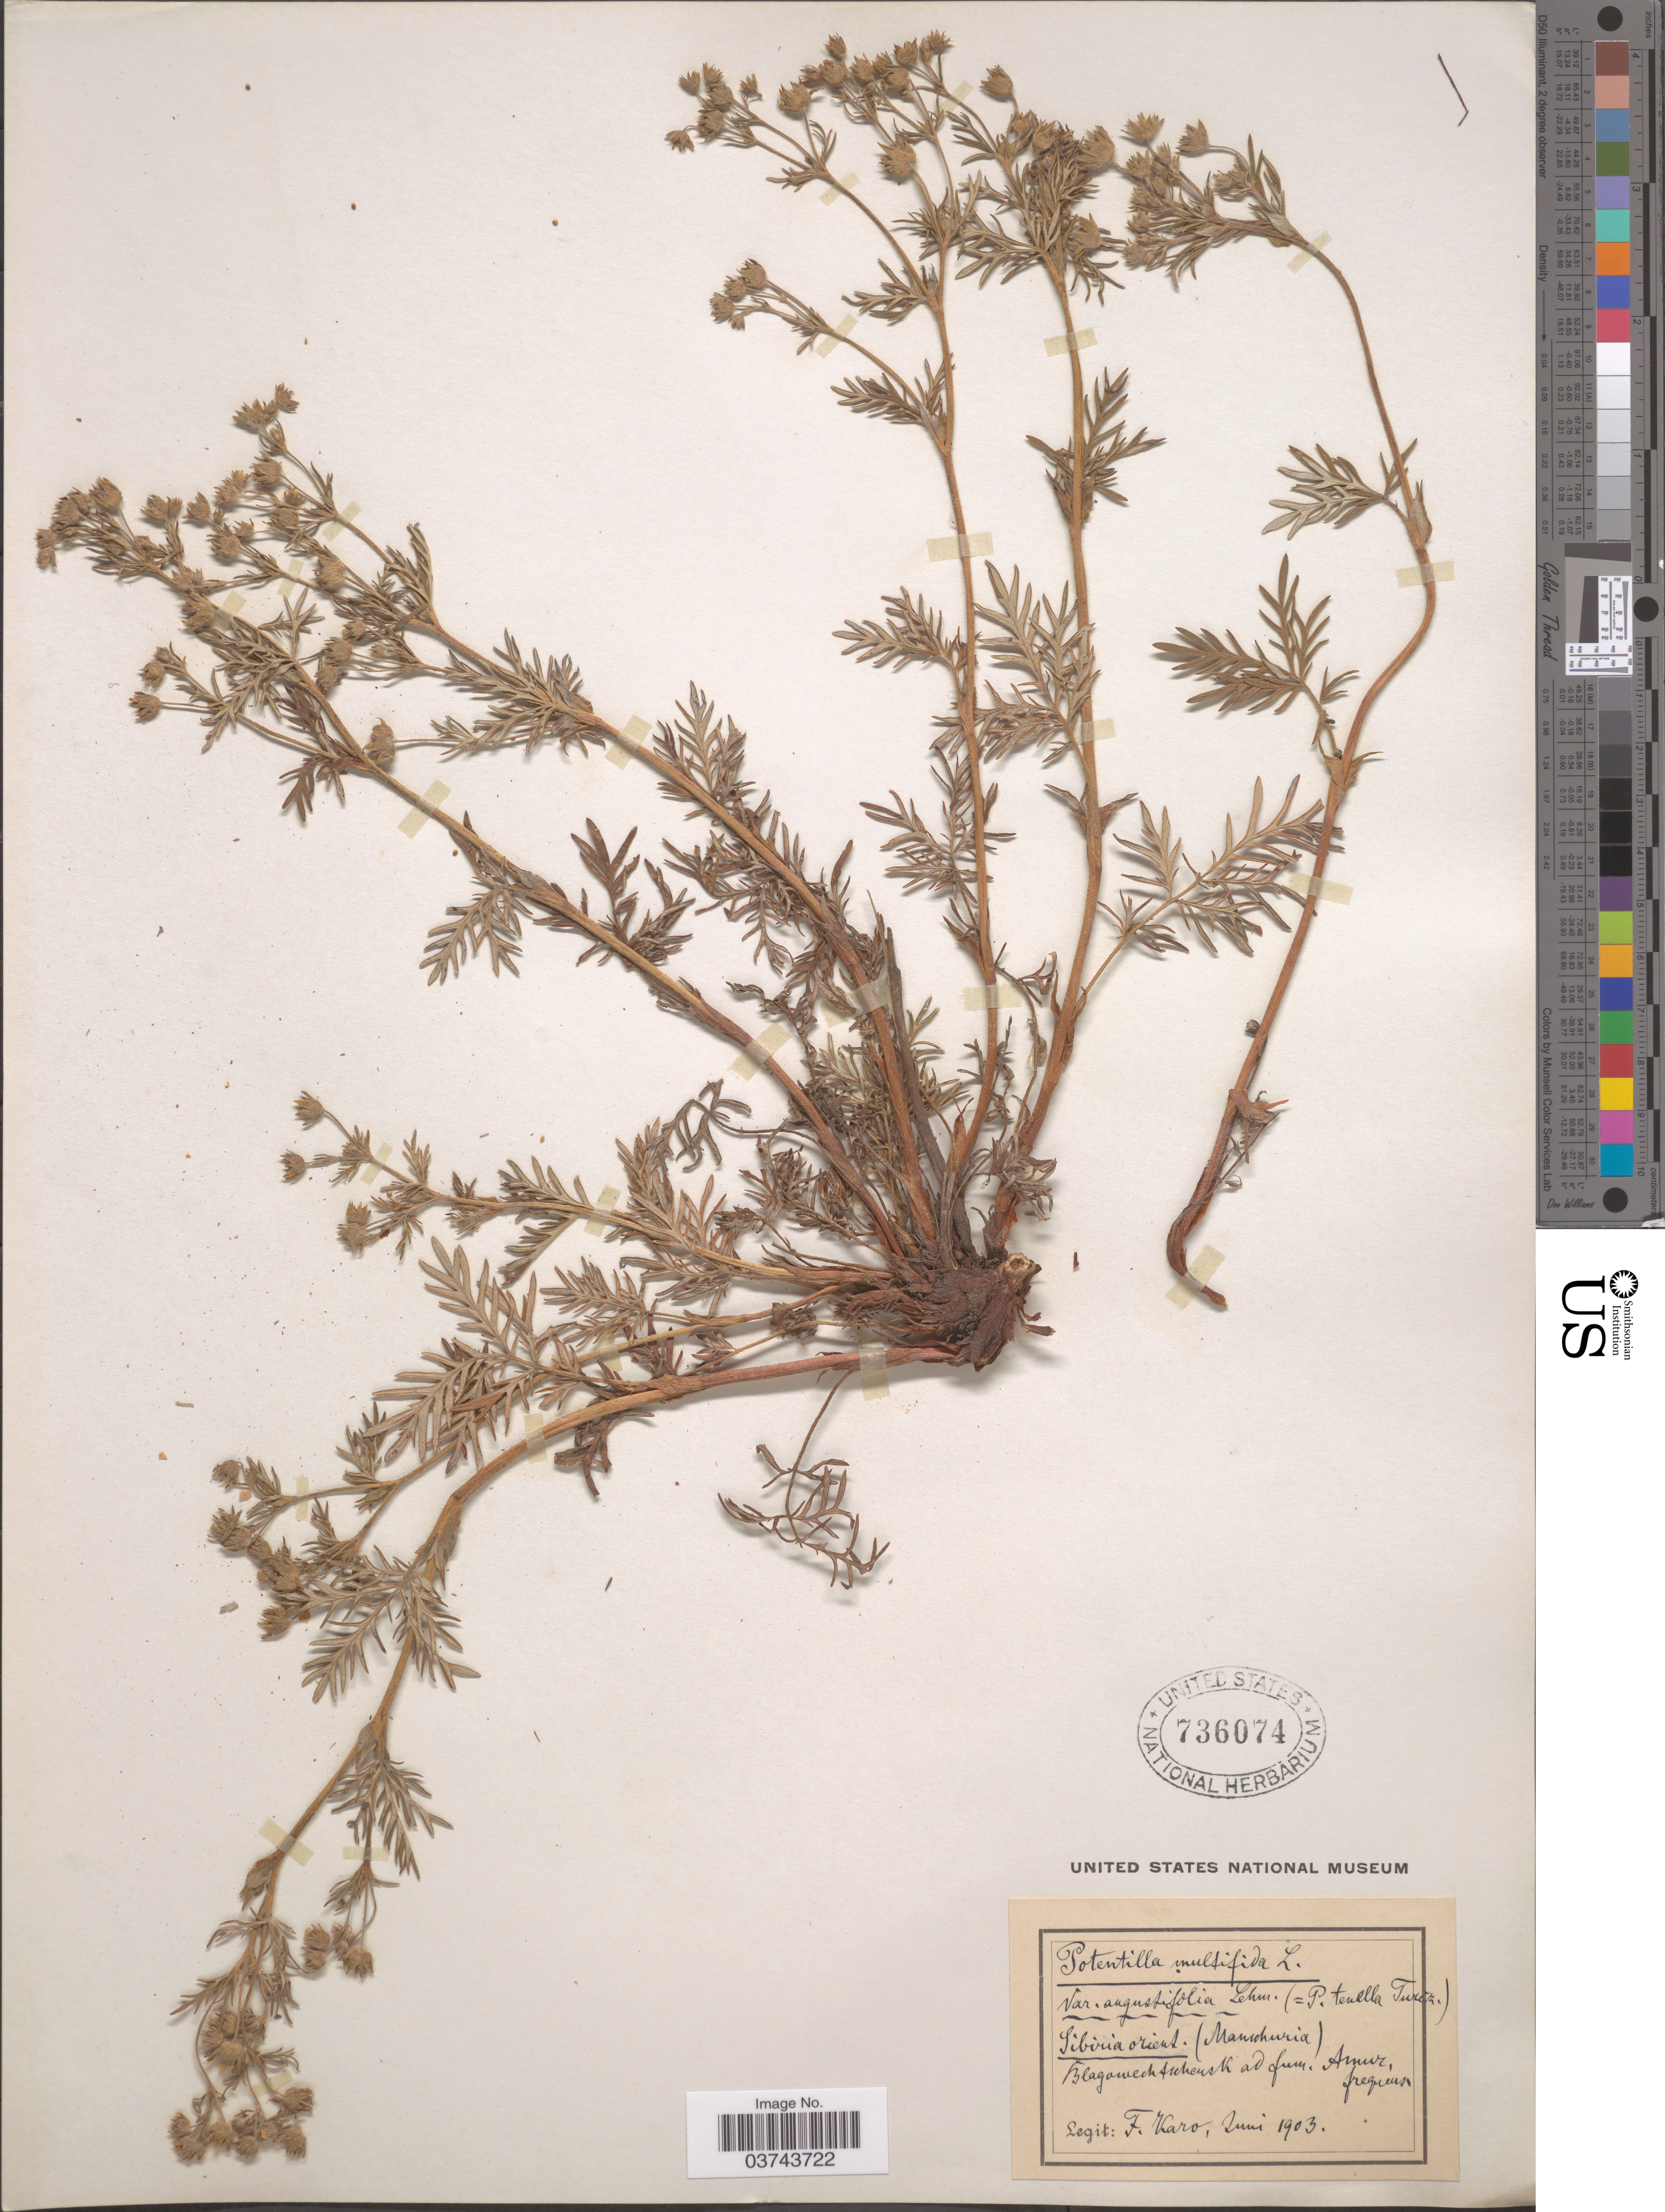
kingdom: Plantae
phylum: Tracheophyta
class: Magnoliopsida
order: Rosales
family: Rosaceae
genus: Potentilla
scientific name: Potentilla multifida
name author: L.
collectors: F. Karo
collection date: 1903-06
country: Russian Federation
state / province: Amur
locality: Sibiria orient. (Manchuria). Balagaweckfuhensk ad fum. Amur, frequens.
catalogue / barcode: US 736074